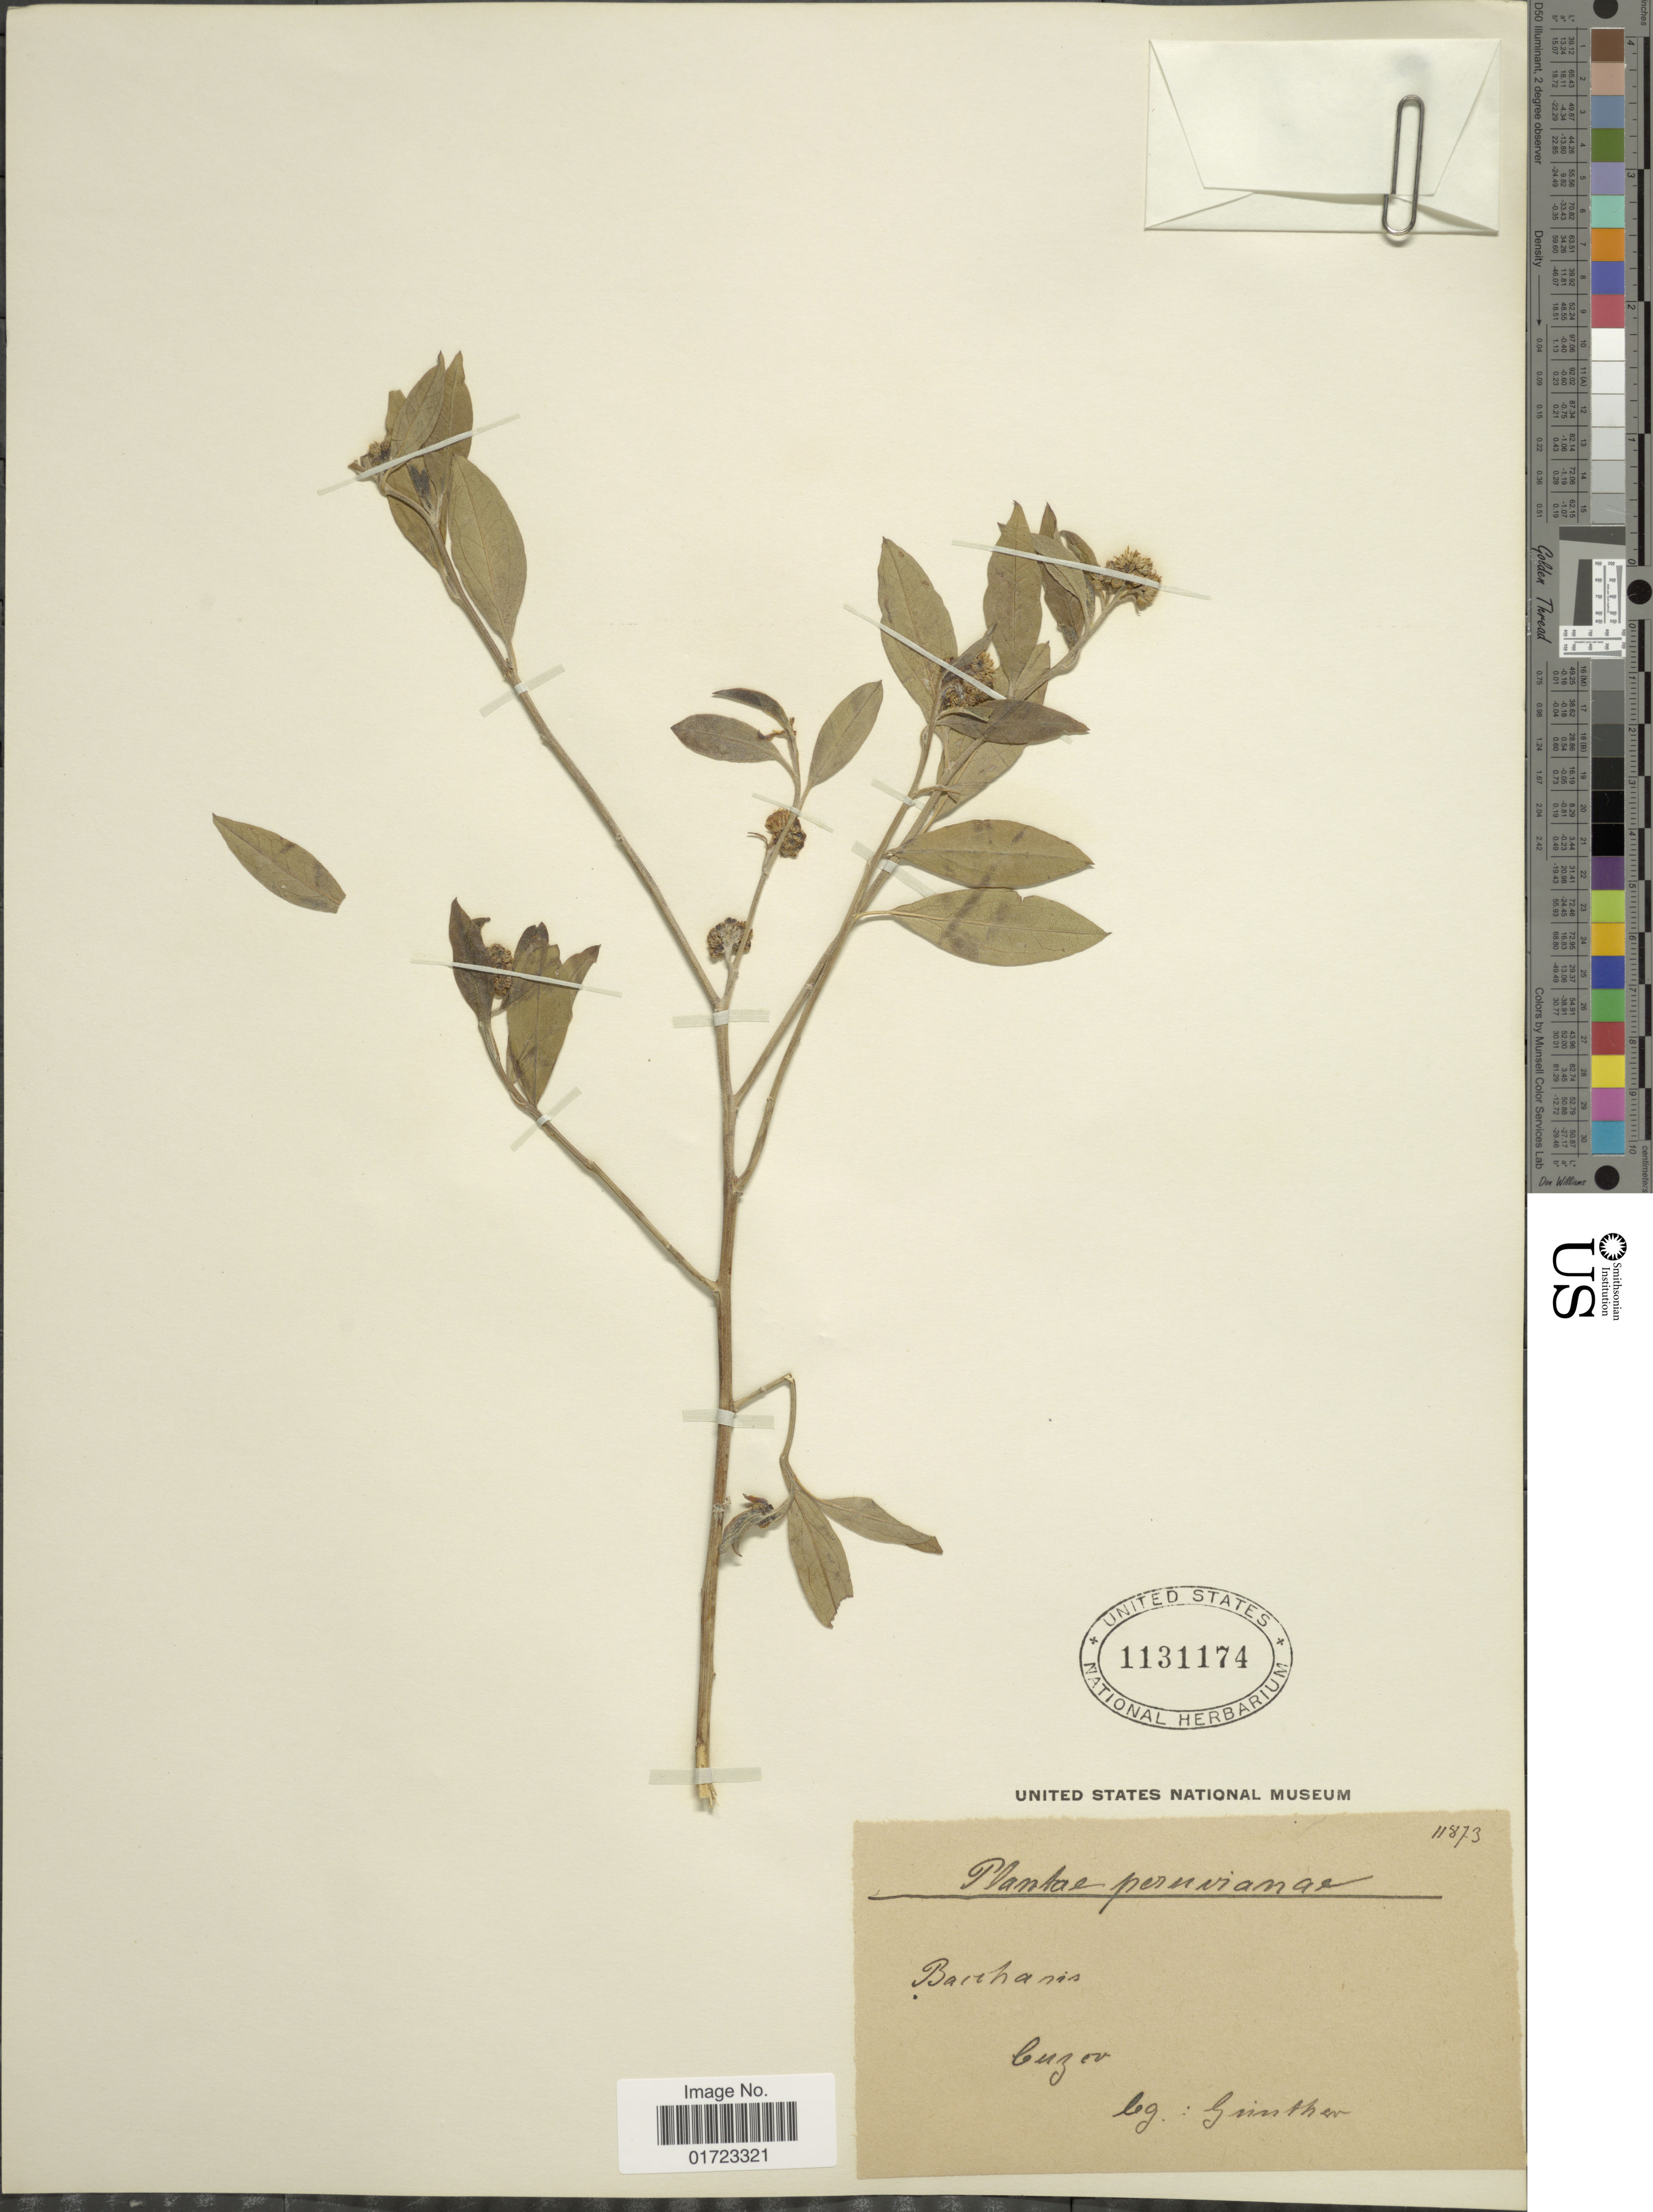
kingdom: Plantae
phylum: Tracheophyta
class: Magnoliopsida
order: Asterales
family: Asteraceae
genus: Baccharis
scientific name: Baccharis quitensis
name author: Kunth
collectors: -. Gunther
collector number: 11873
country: Peru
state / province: Cusco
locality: Cuzco.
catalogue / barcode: US 1131174